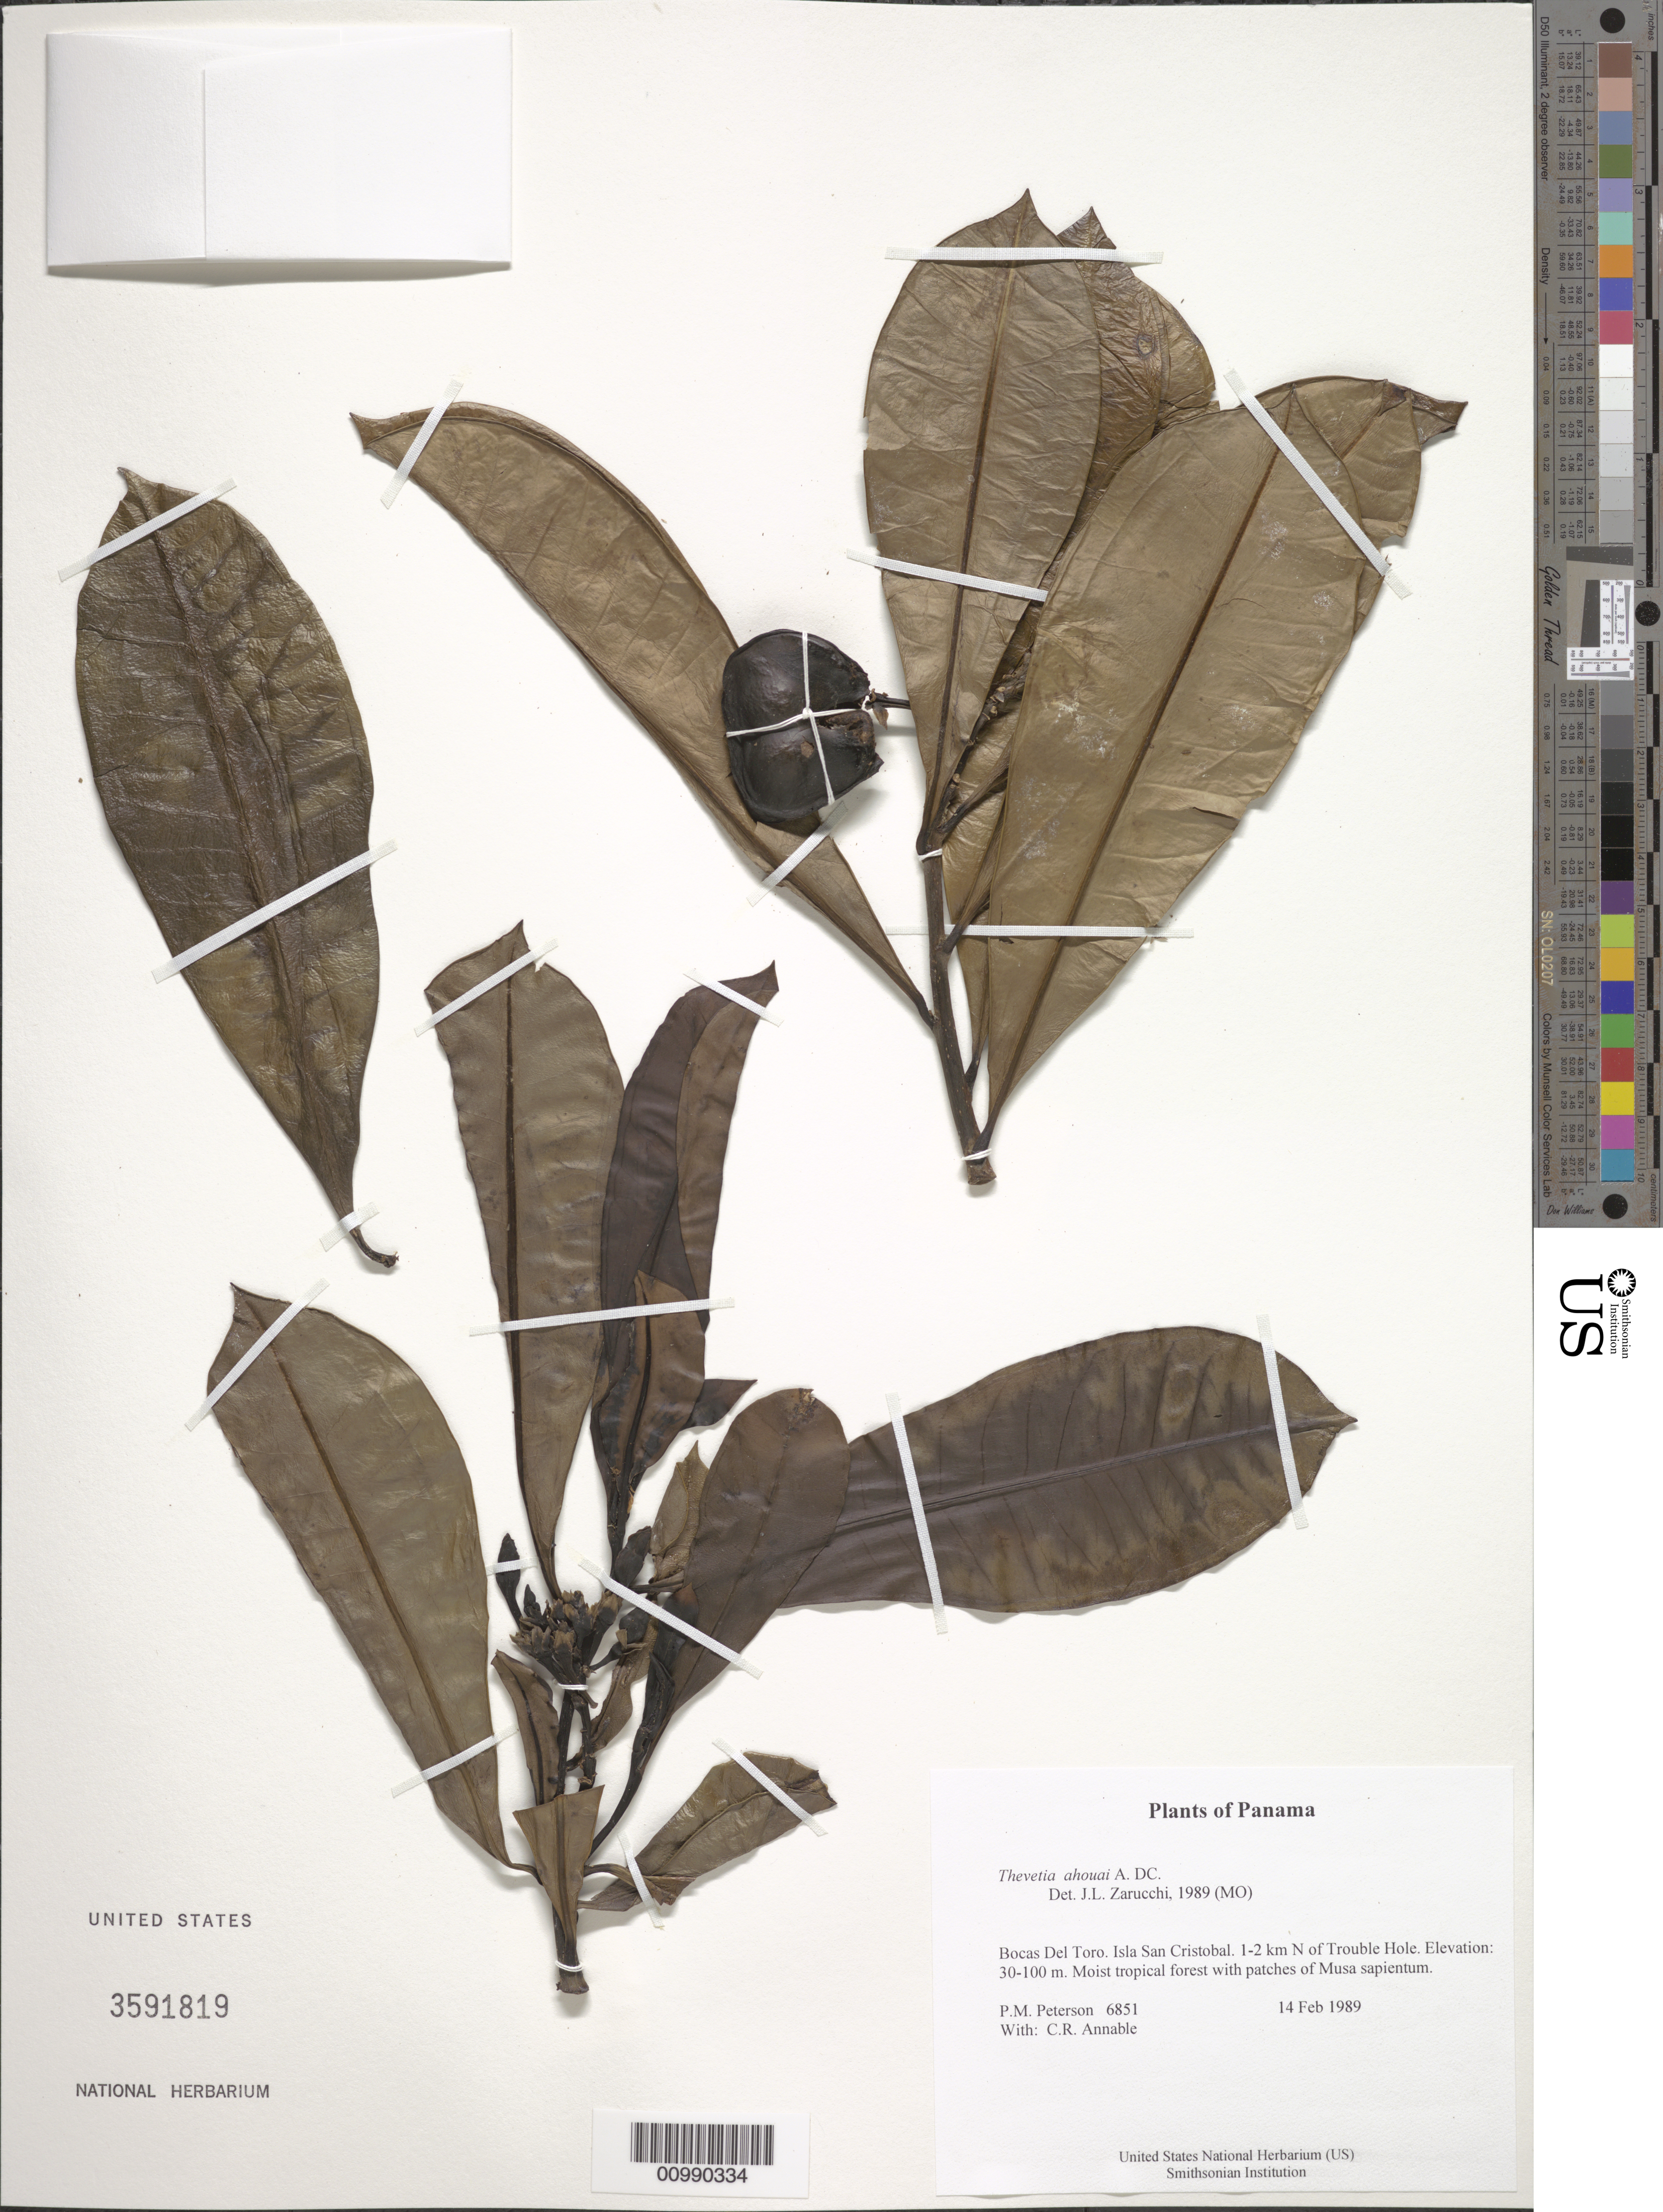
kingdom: Plantae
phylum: Tracheophyta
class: Magnoliopsida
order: Gentianales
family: Apocynaceae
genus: Thevetia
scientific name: Thevetia ahouai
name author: (L.) A. DC.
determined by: Zarucchi, J. L.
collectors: P. M. Peterson & C. R. Annable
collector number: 06851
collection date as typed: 14 Feb 1989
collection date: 1989-02-14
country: Panama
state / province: Bocas del Toro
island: San Cristobal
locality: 1-2 km N of Trouble Hole.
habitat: Moist tropical forest with patches of Musa sapientum.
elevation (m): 30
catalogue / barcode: US 3591819